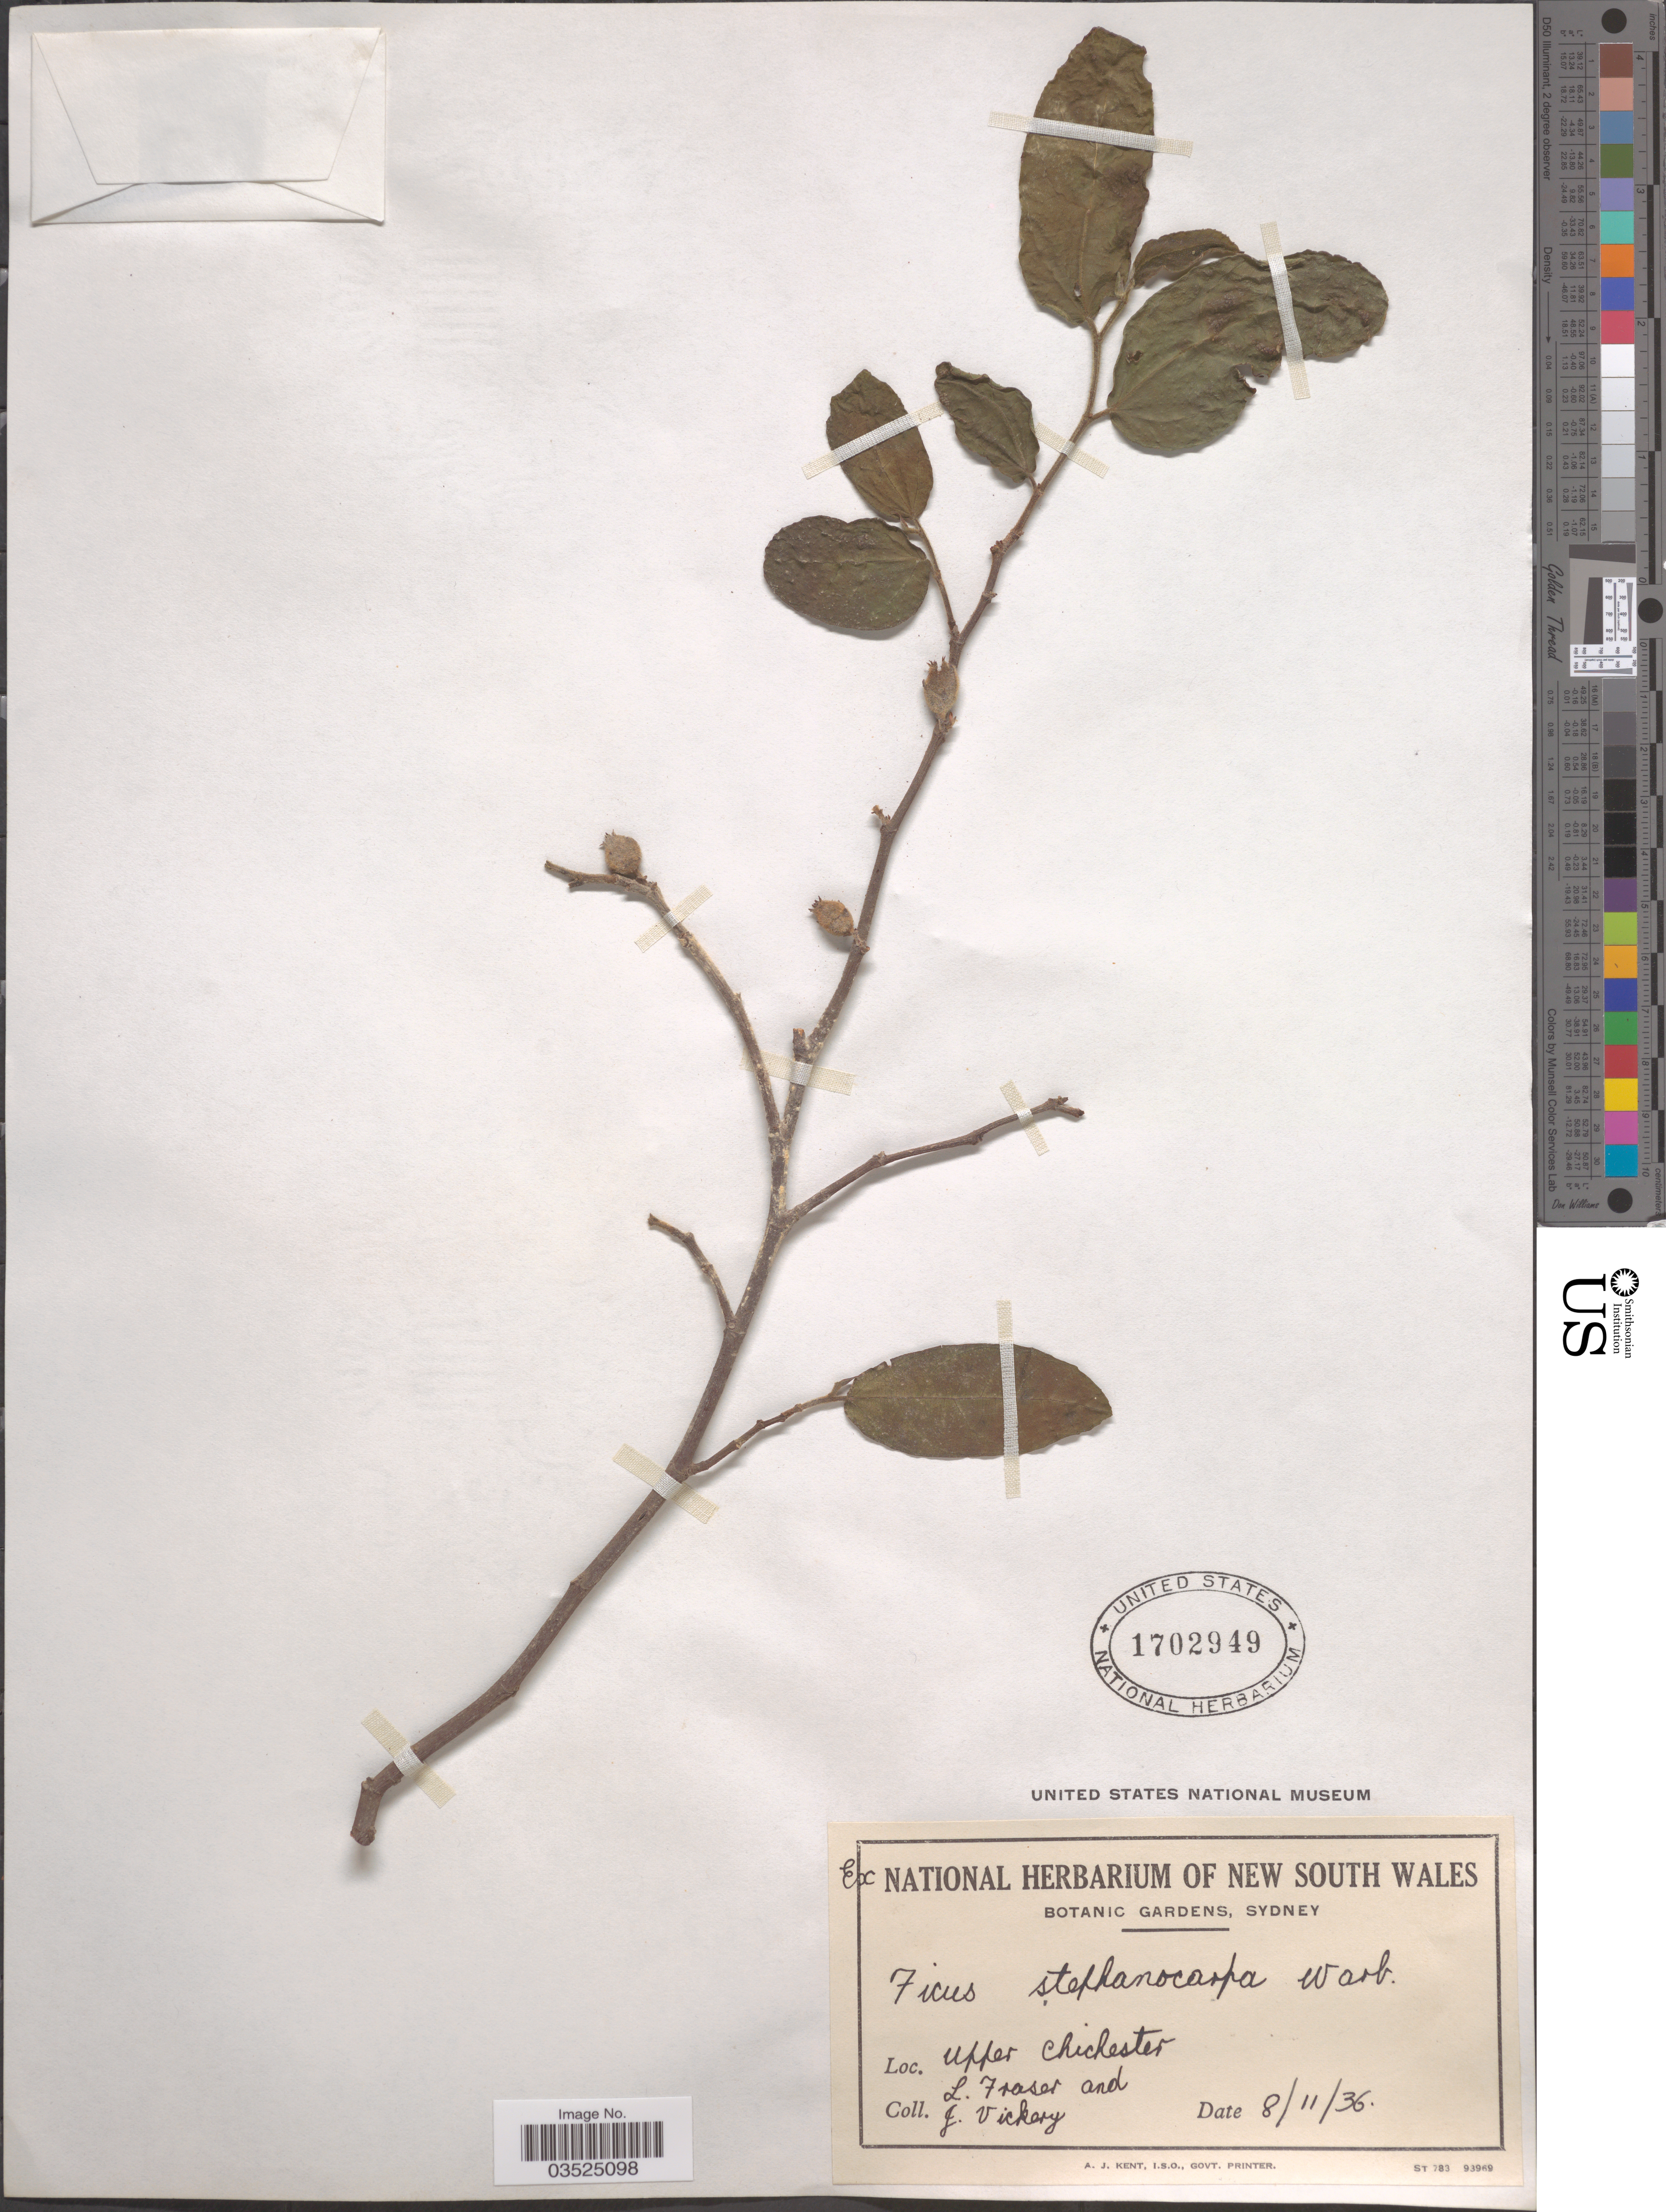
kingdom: Plantae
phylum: Tracheophyta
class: Magnoliopsida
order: Rosales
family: Moraceae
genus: Ficus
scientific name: Ficus stephanocarpa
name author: Warb.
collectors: L. Fraser & J. Vickery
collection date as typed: Transcribed d/m/y: 8/11/36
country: Australia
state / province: New South Wales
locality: Upper Chichester.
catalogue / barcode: US 1702949